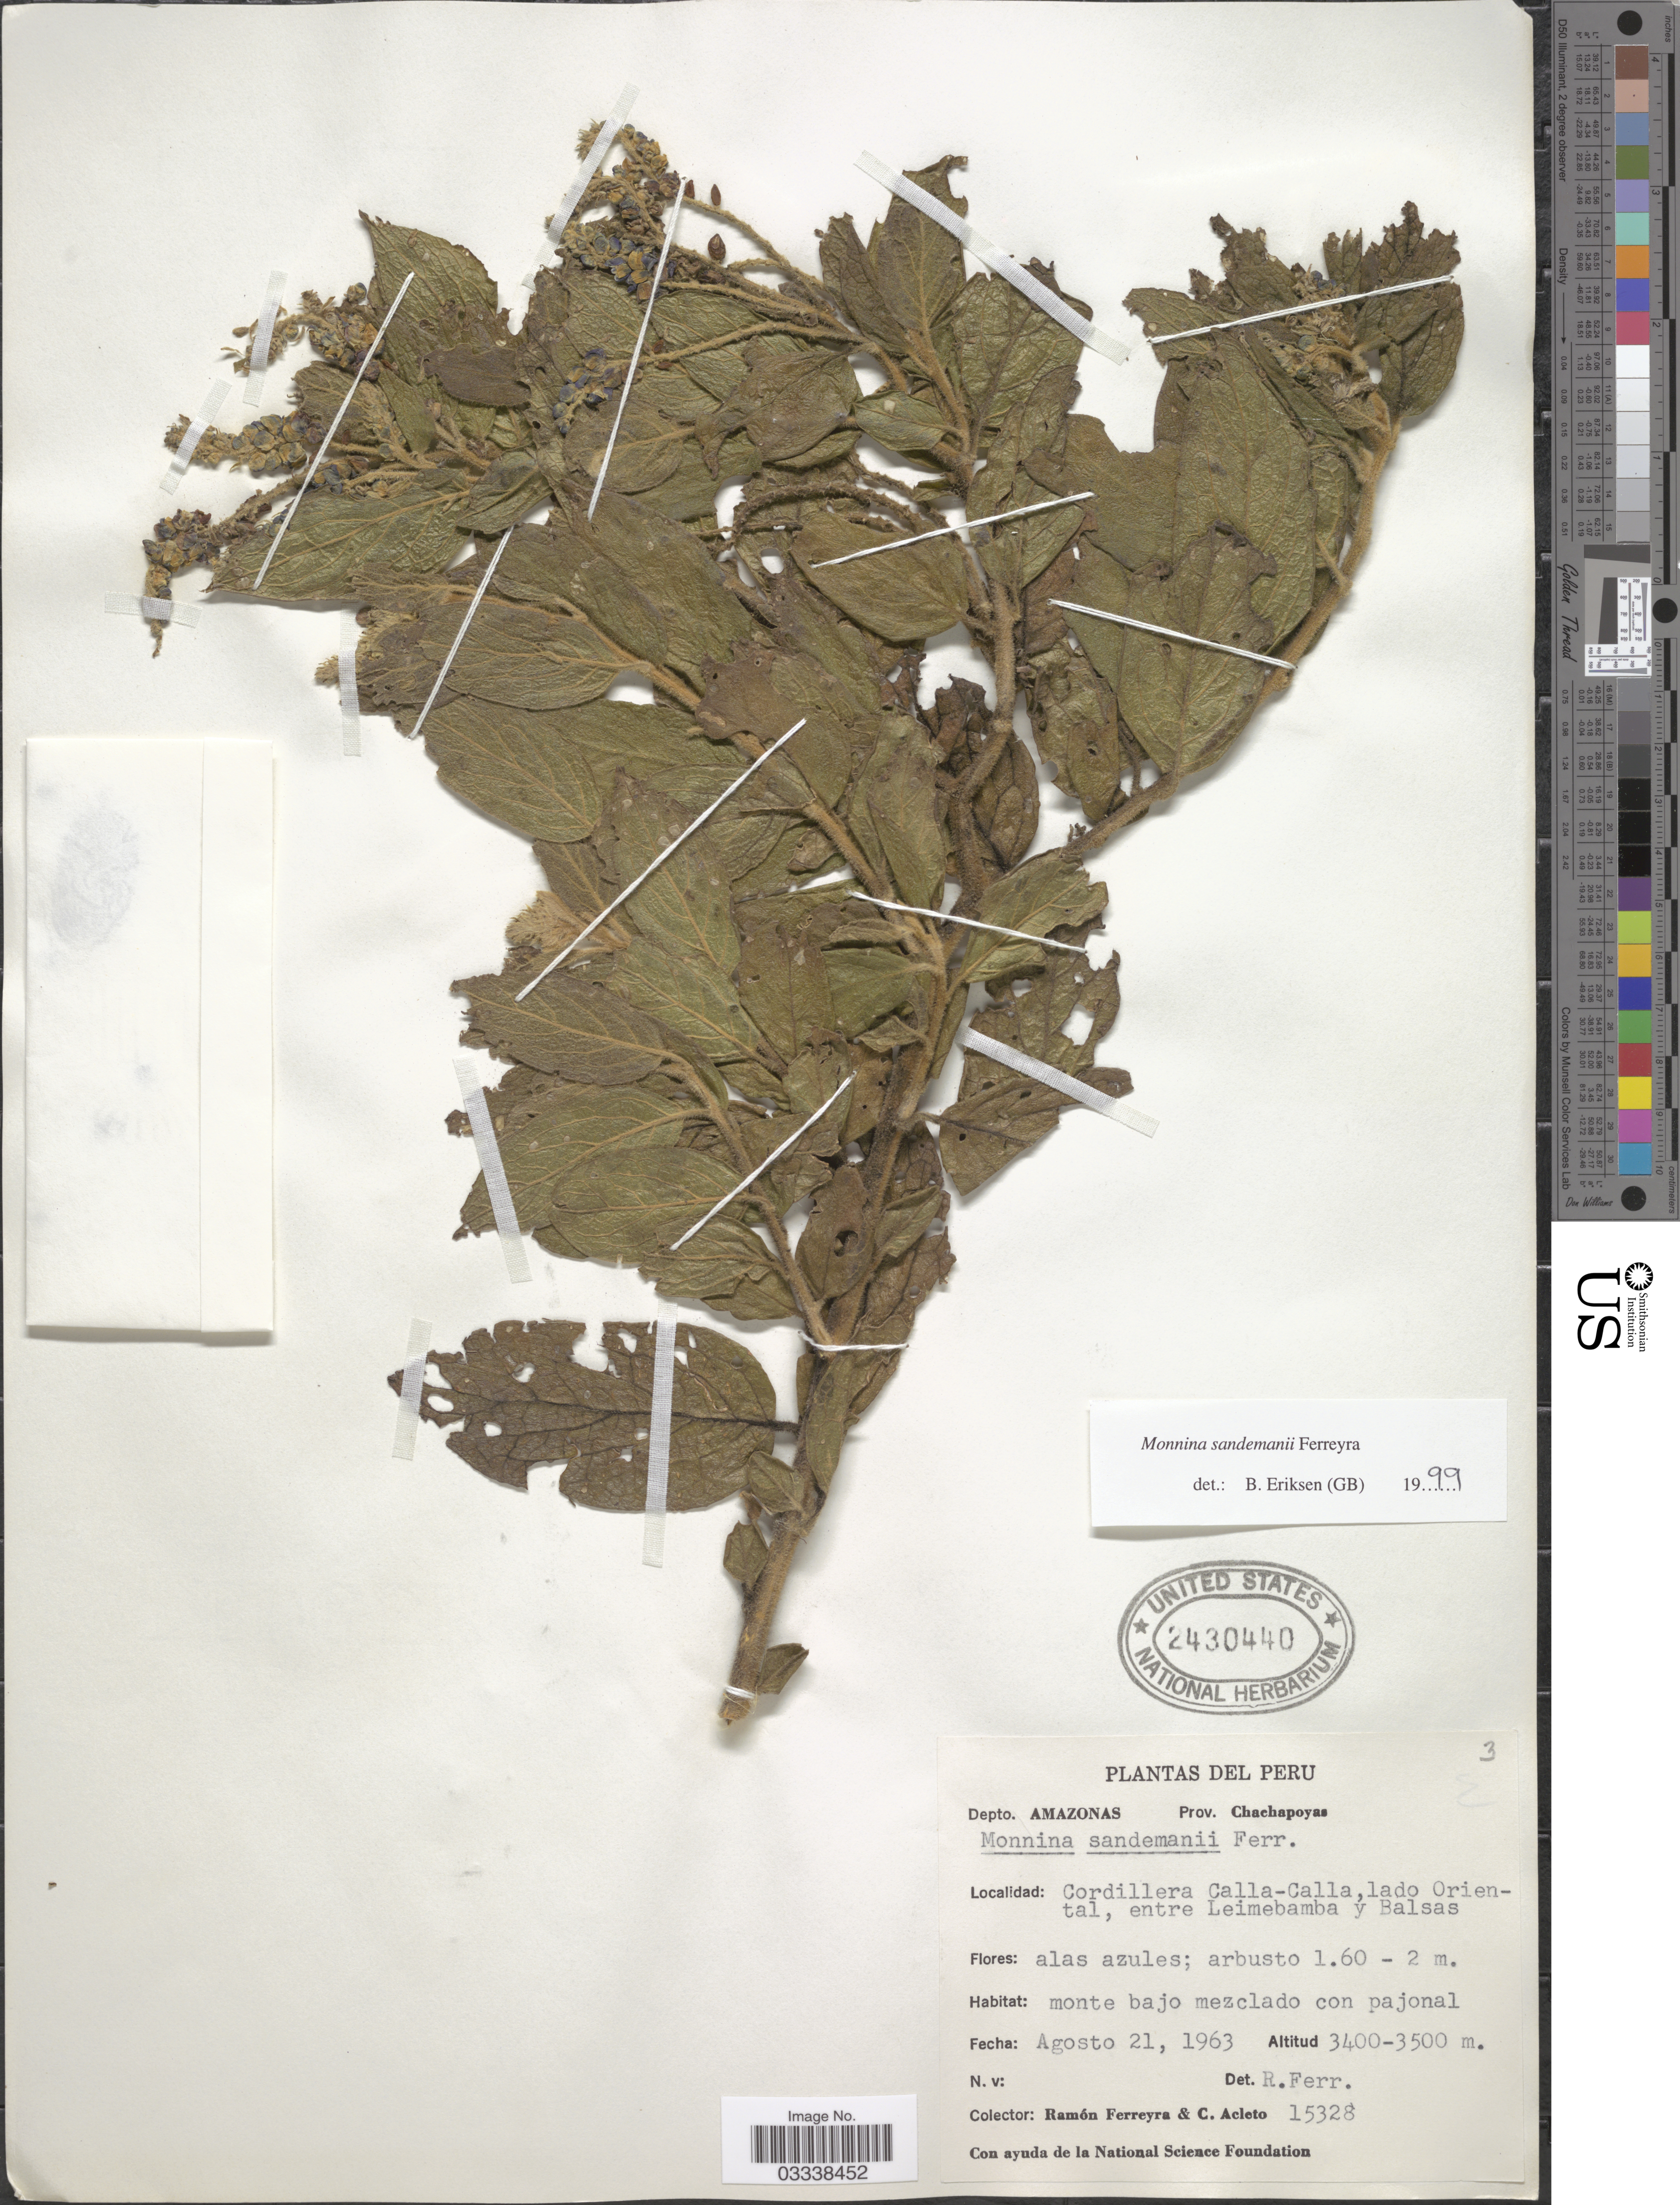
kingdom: Plantae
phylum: Tracheophyta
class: Magnoliopsida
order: Fabales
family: Polygalaceae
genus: Monnina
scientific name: Monnina sandemanii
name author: Ferreyra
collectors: R. A. Ferreyra & C. Acleto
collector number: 15328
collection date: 1963-08-21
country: Peru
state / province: Amazonas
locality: Depto. Amazonas, Prov. Chachapoyas, Cordillera Calla-Calla, lado Oriental, entre Leimebamba y Balsas.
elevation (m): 3400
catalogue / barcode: US 2430440